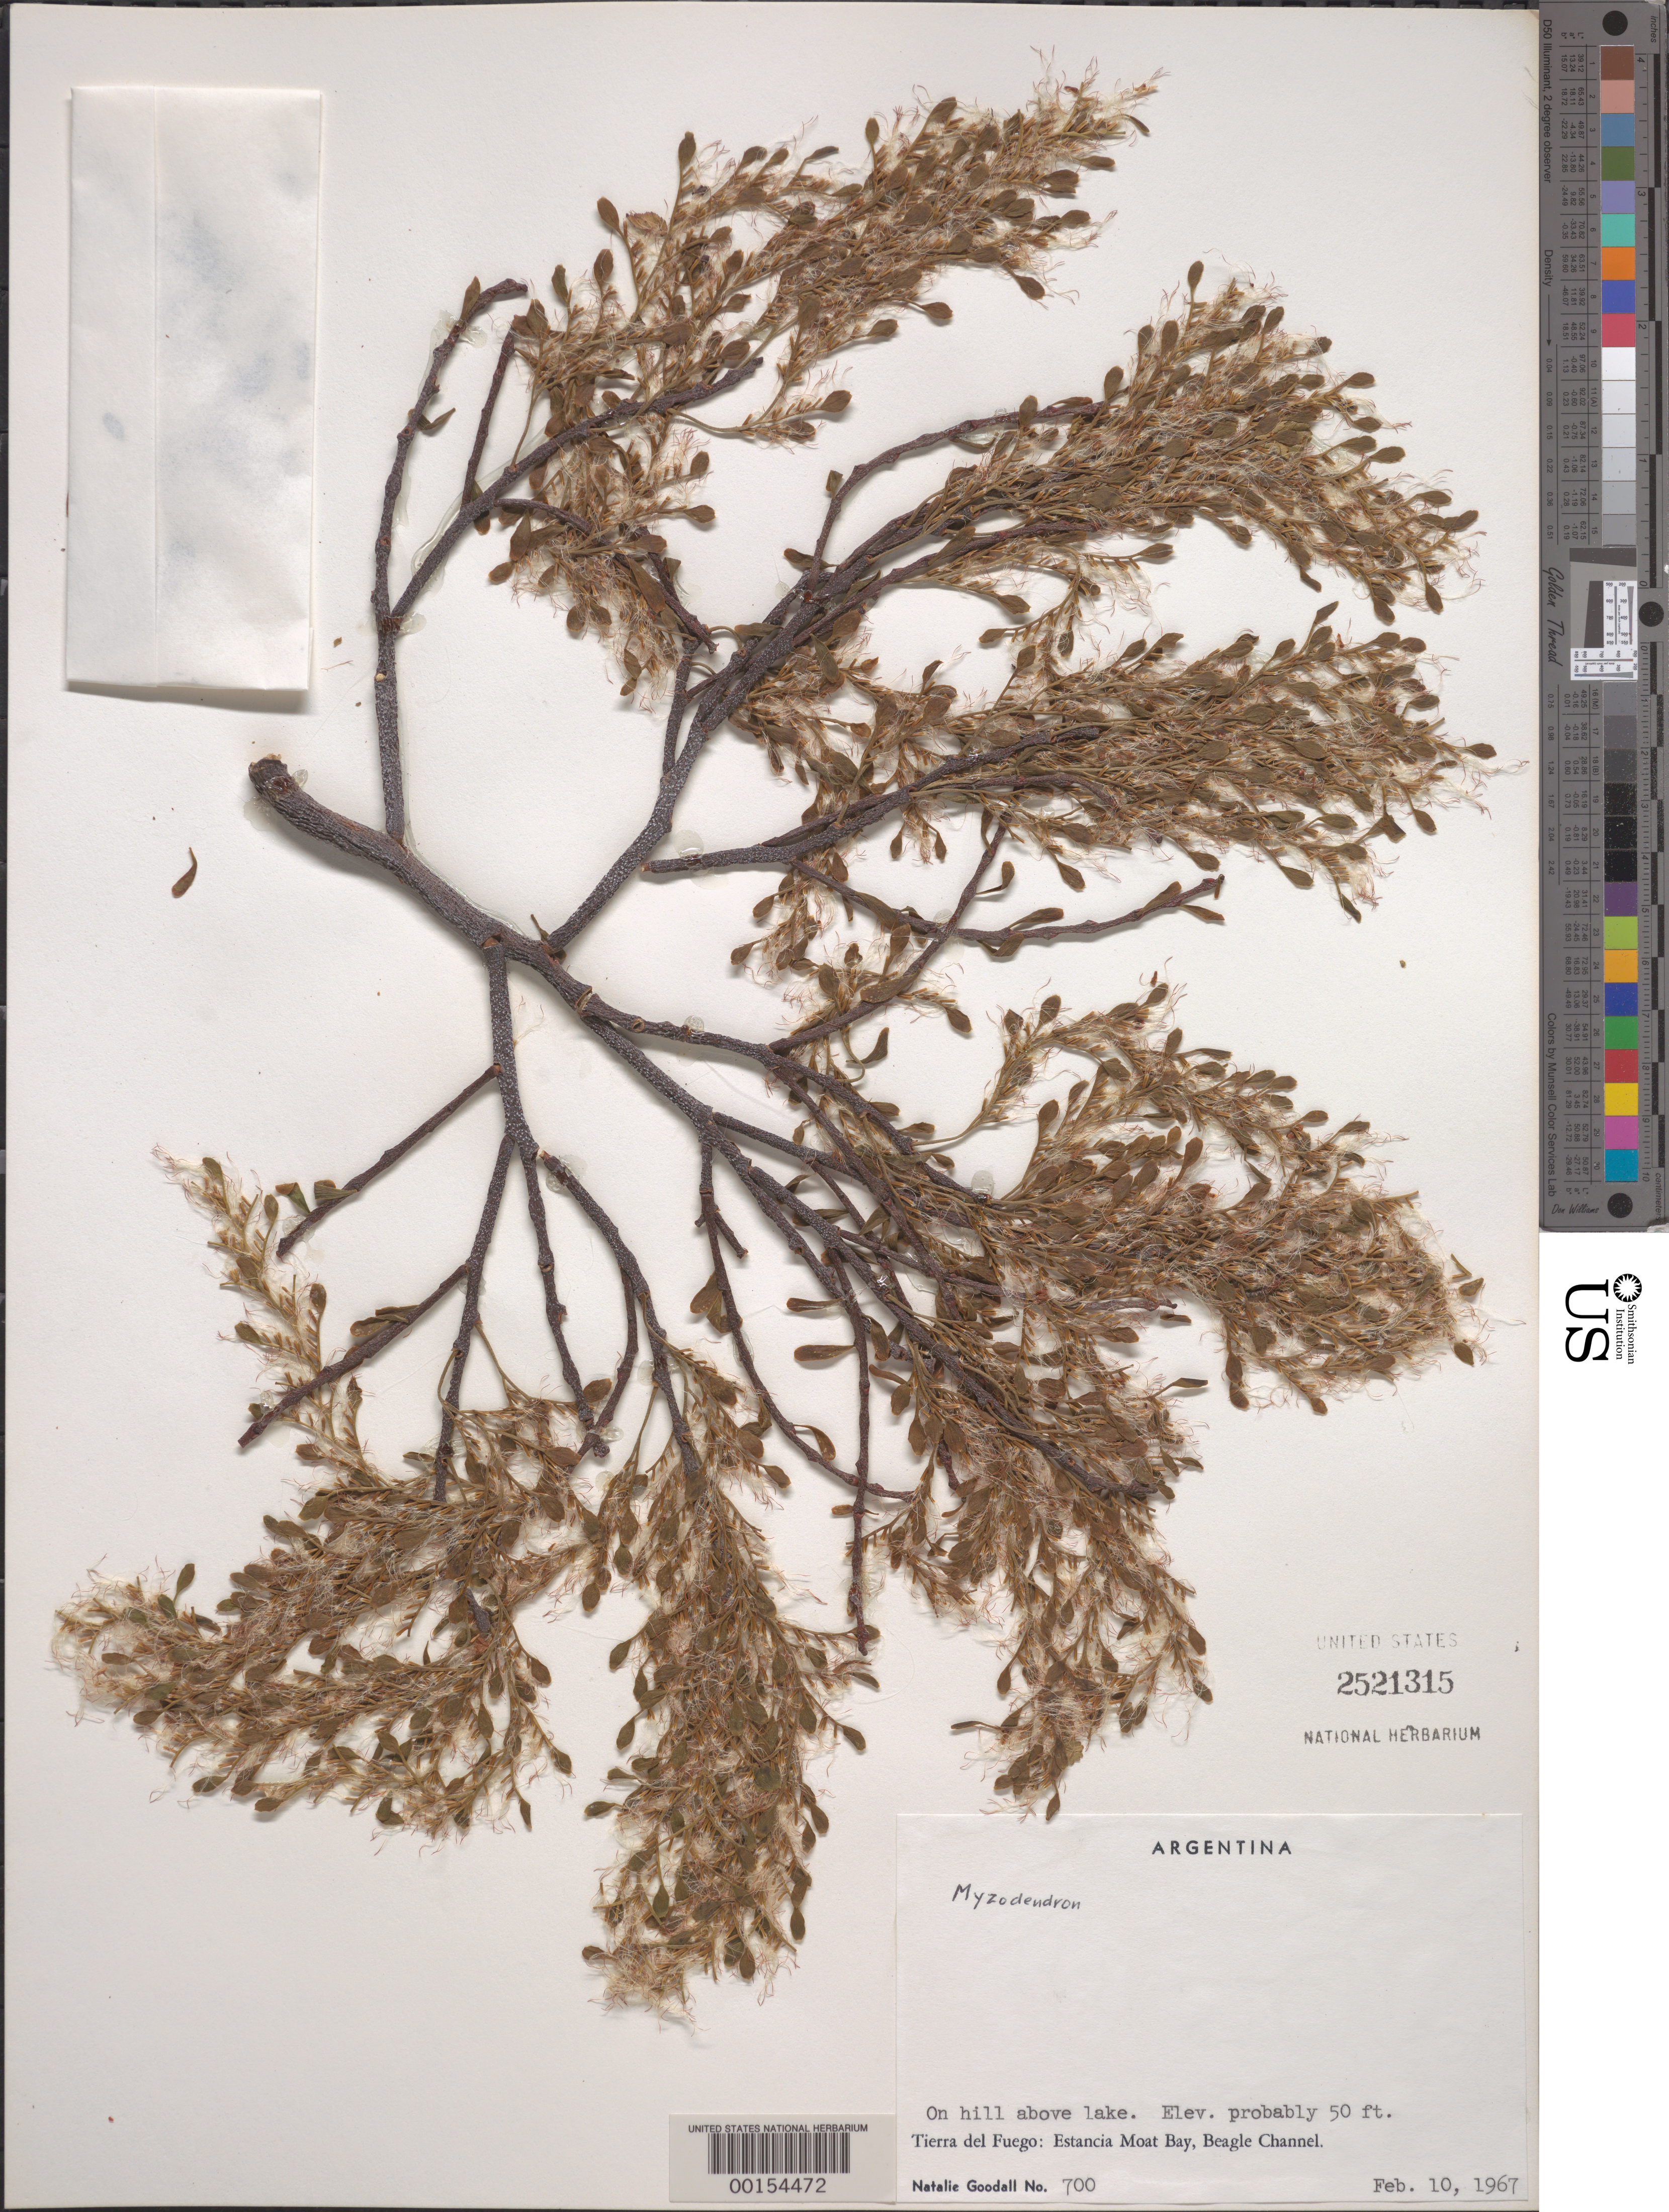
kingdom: Plantae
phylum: Tracheophyta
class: Magnoliopsida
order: Santalales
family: Misodendraceae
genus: Misodendrum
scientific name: Misodendrum sp.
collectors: N. Goodall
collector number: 700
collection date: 1967-02-10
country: Argentina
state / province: Tierra del Fuego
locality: On hill above lake. Estancia Moat Bay, Beagle Channel.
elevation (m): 15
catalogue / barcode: US 2521315